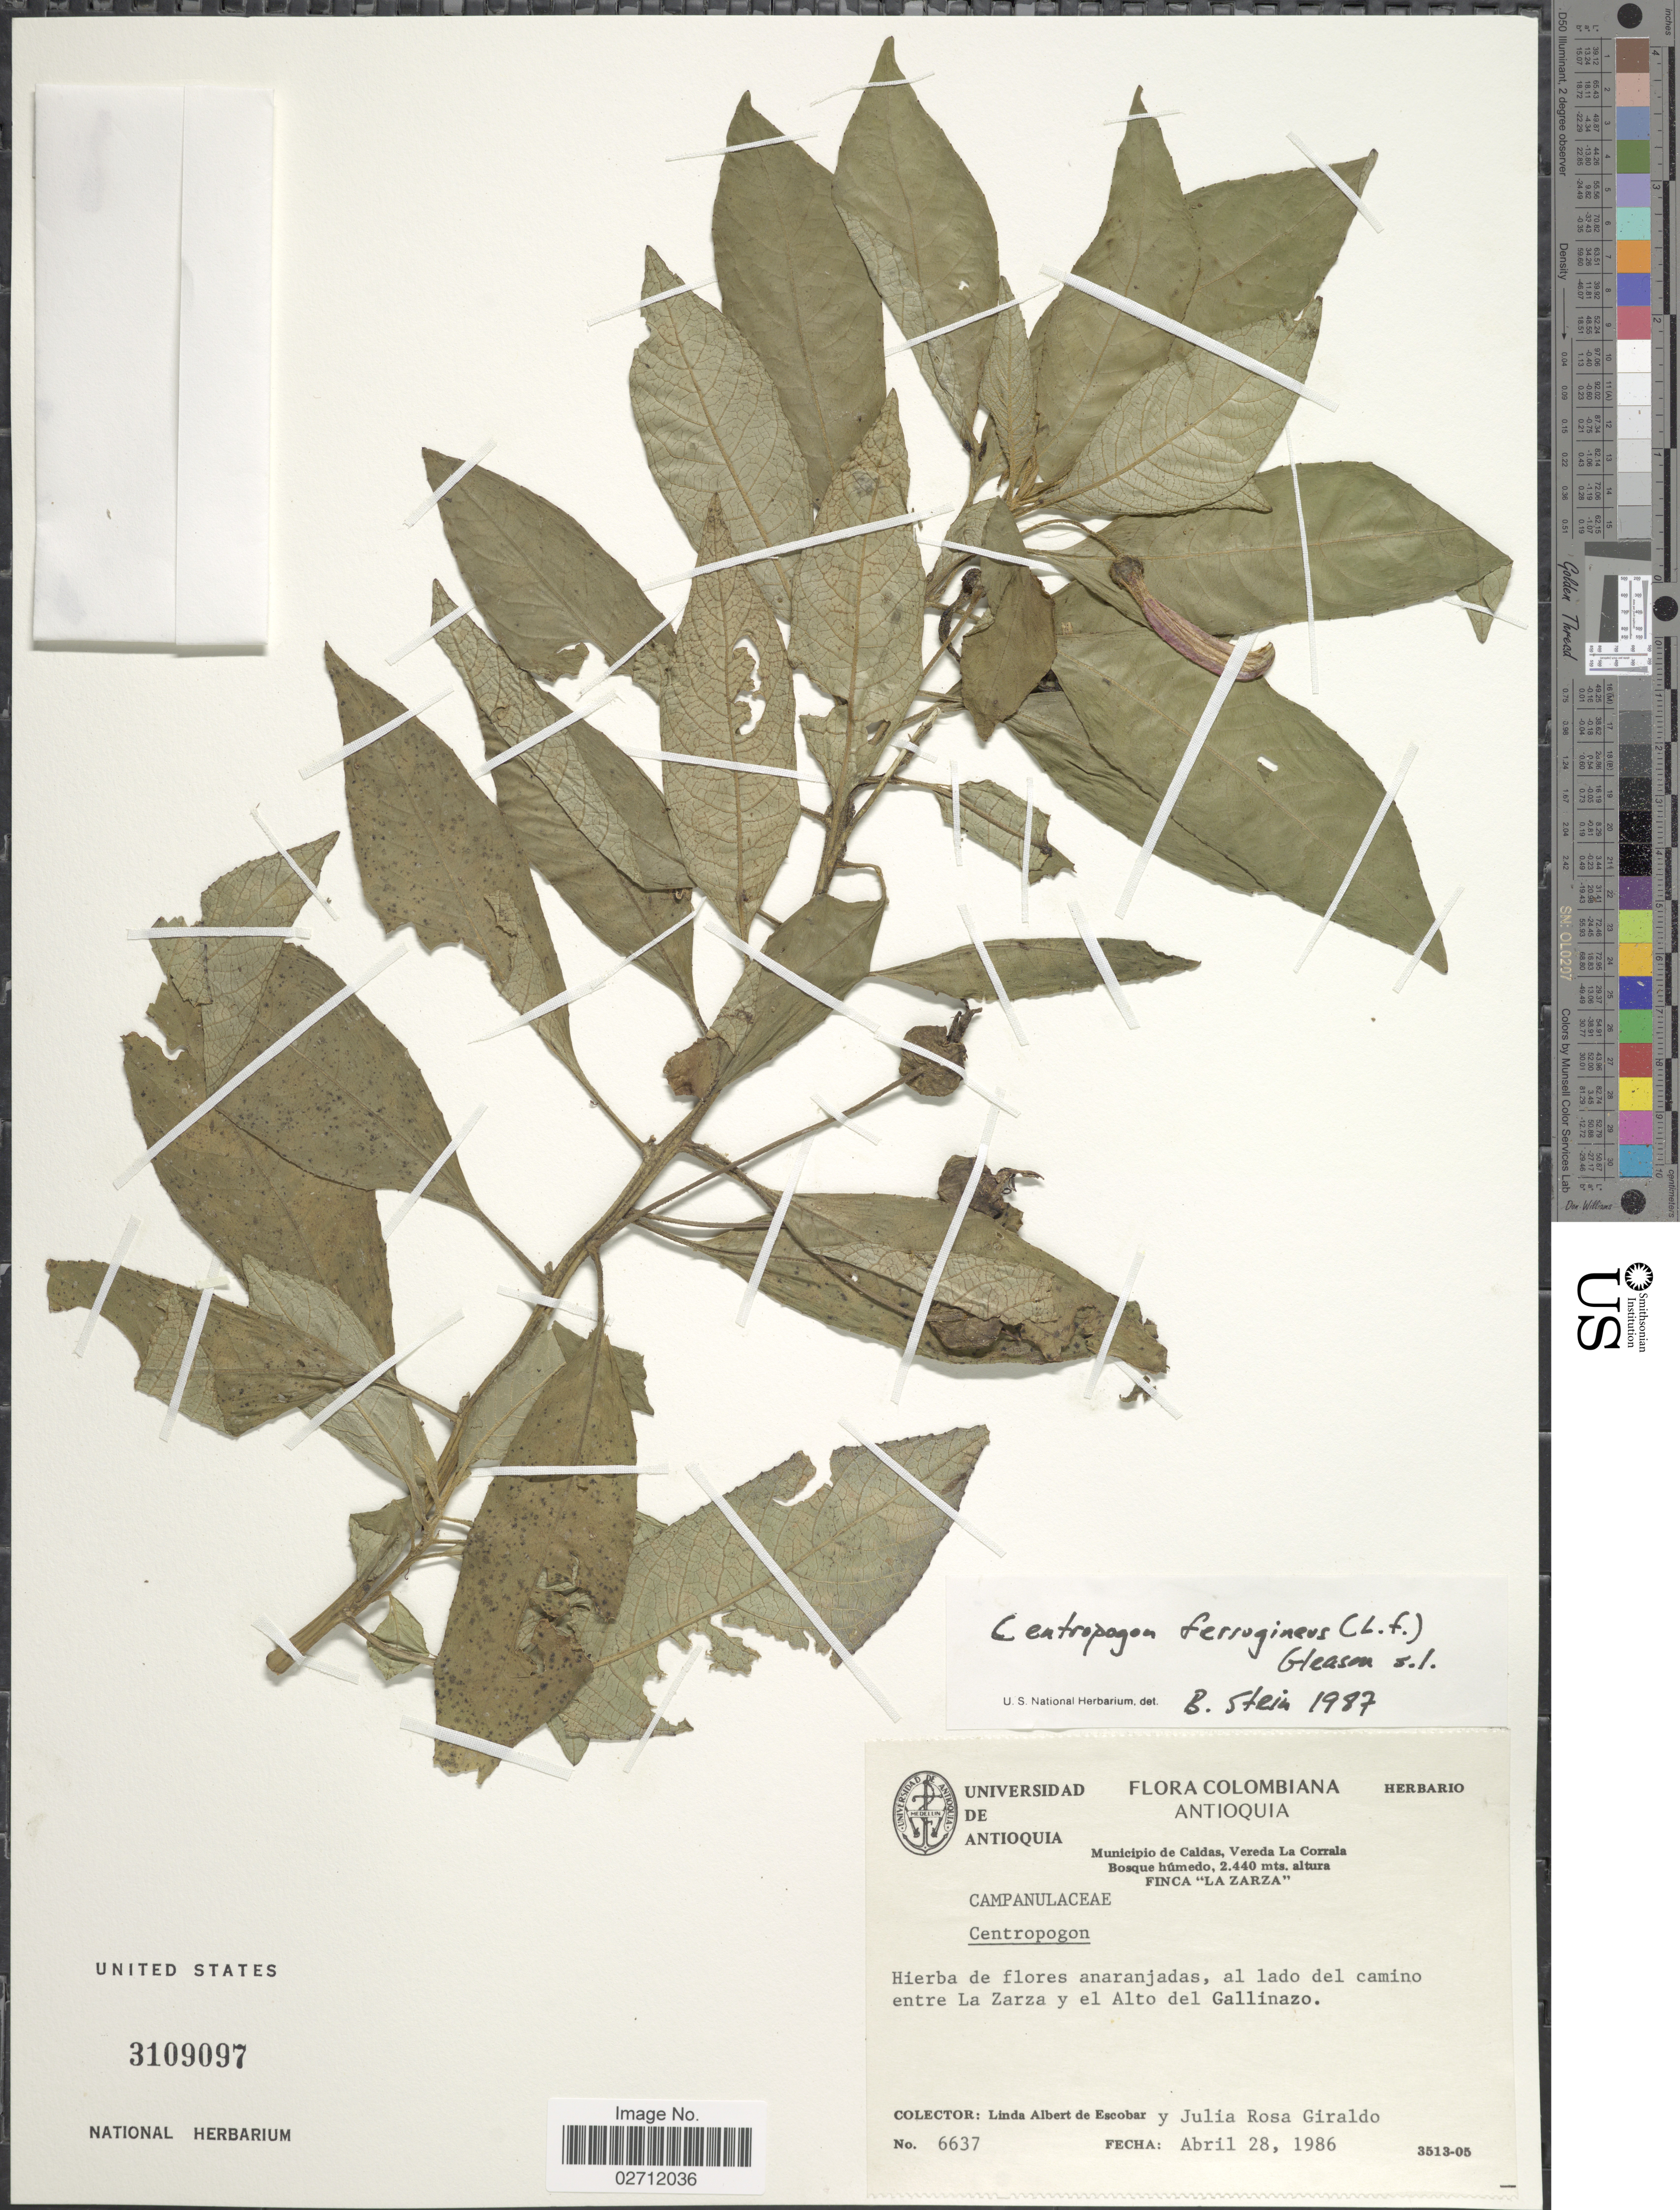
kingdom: Plantae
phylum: Tracheophyta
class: Magnoliopsida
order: Asterales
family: Campanulaceae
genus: Centropogon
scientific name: Centropogon ferrugineus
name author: (L. f.) Gleason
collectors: L. K. de Escobar & J. Giraldo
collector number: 6637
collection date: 1986-04-28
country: Colombia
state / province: Antioquia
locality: Municipio de Caldas, Vereda La Corrala, Bosque humedo, Finca "La Zara", al lado del camino entre La Zarza y el Alto del Gallinazo.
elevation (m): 2440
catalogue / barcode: US 3109097